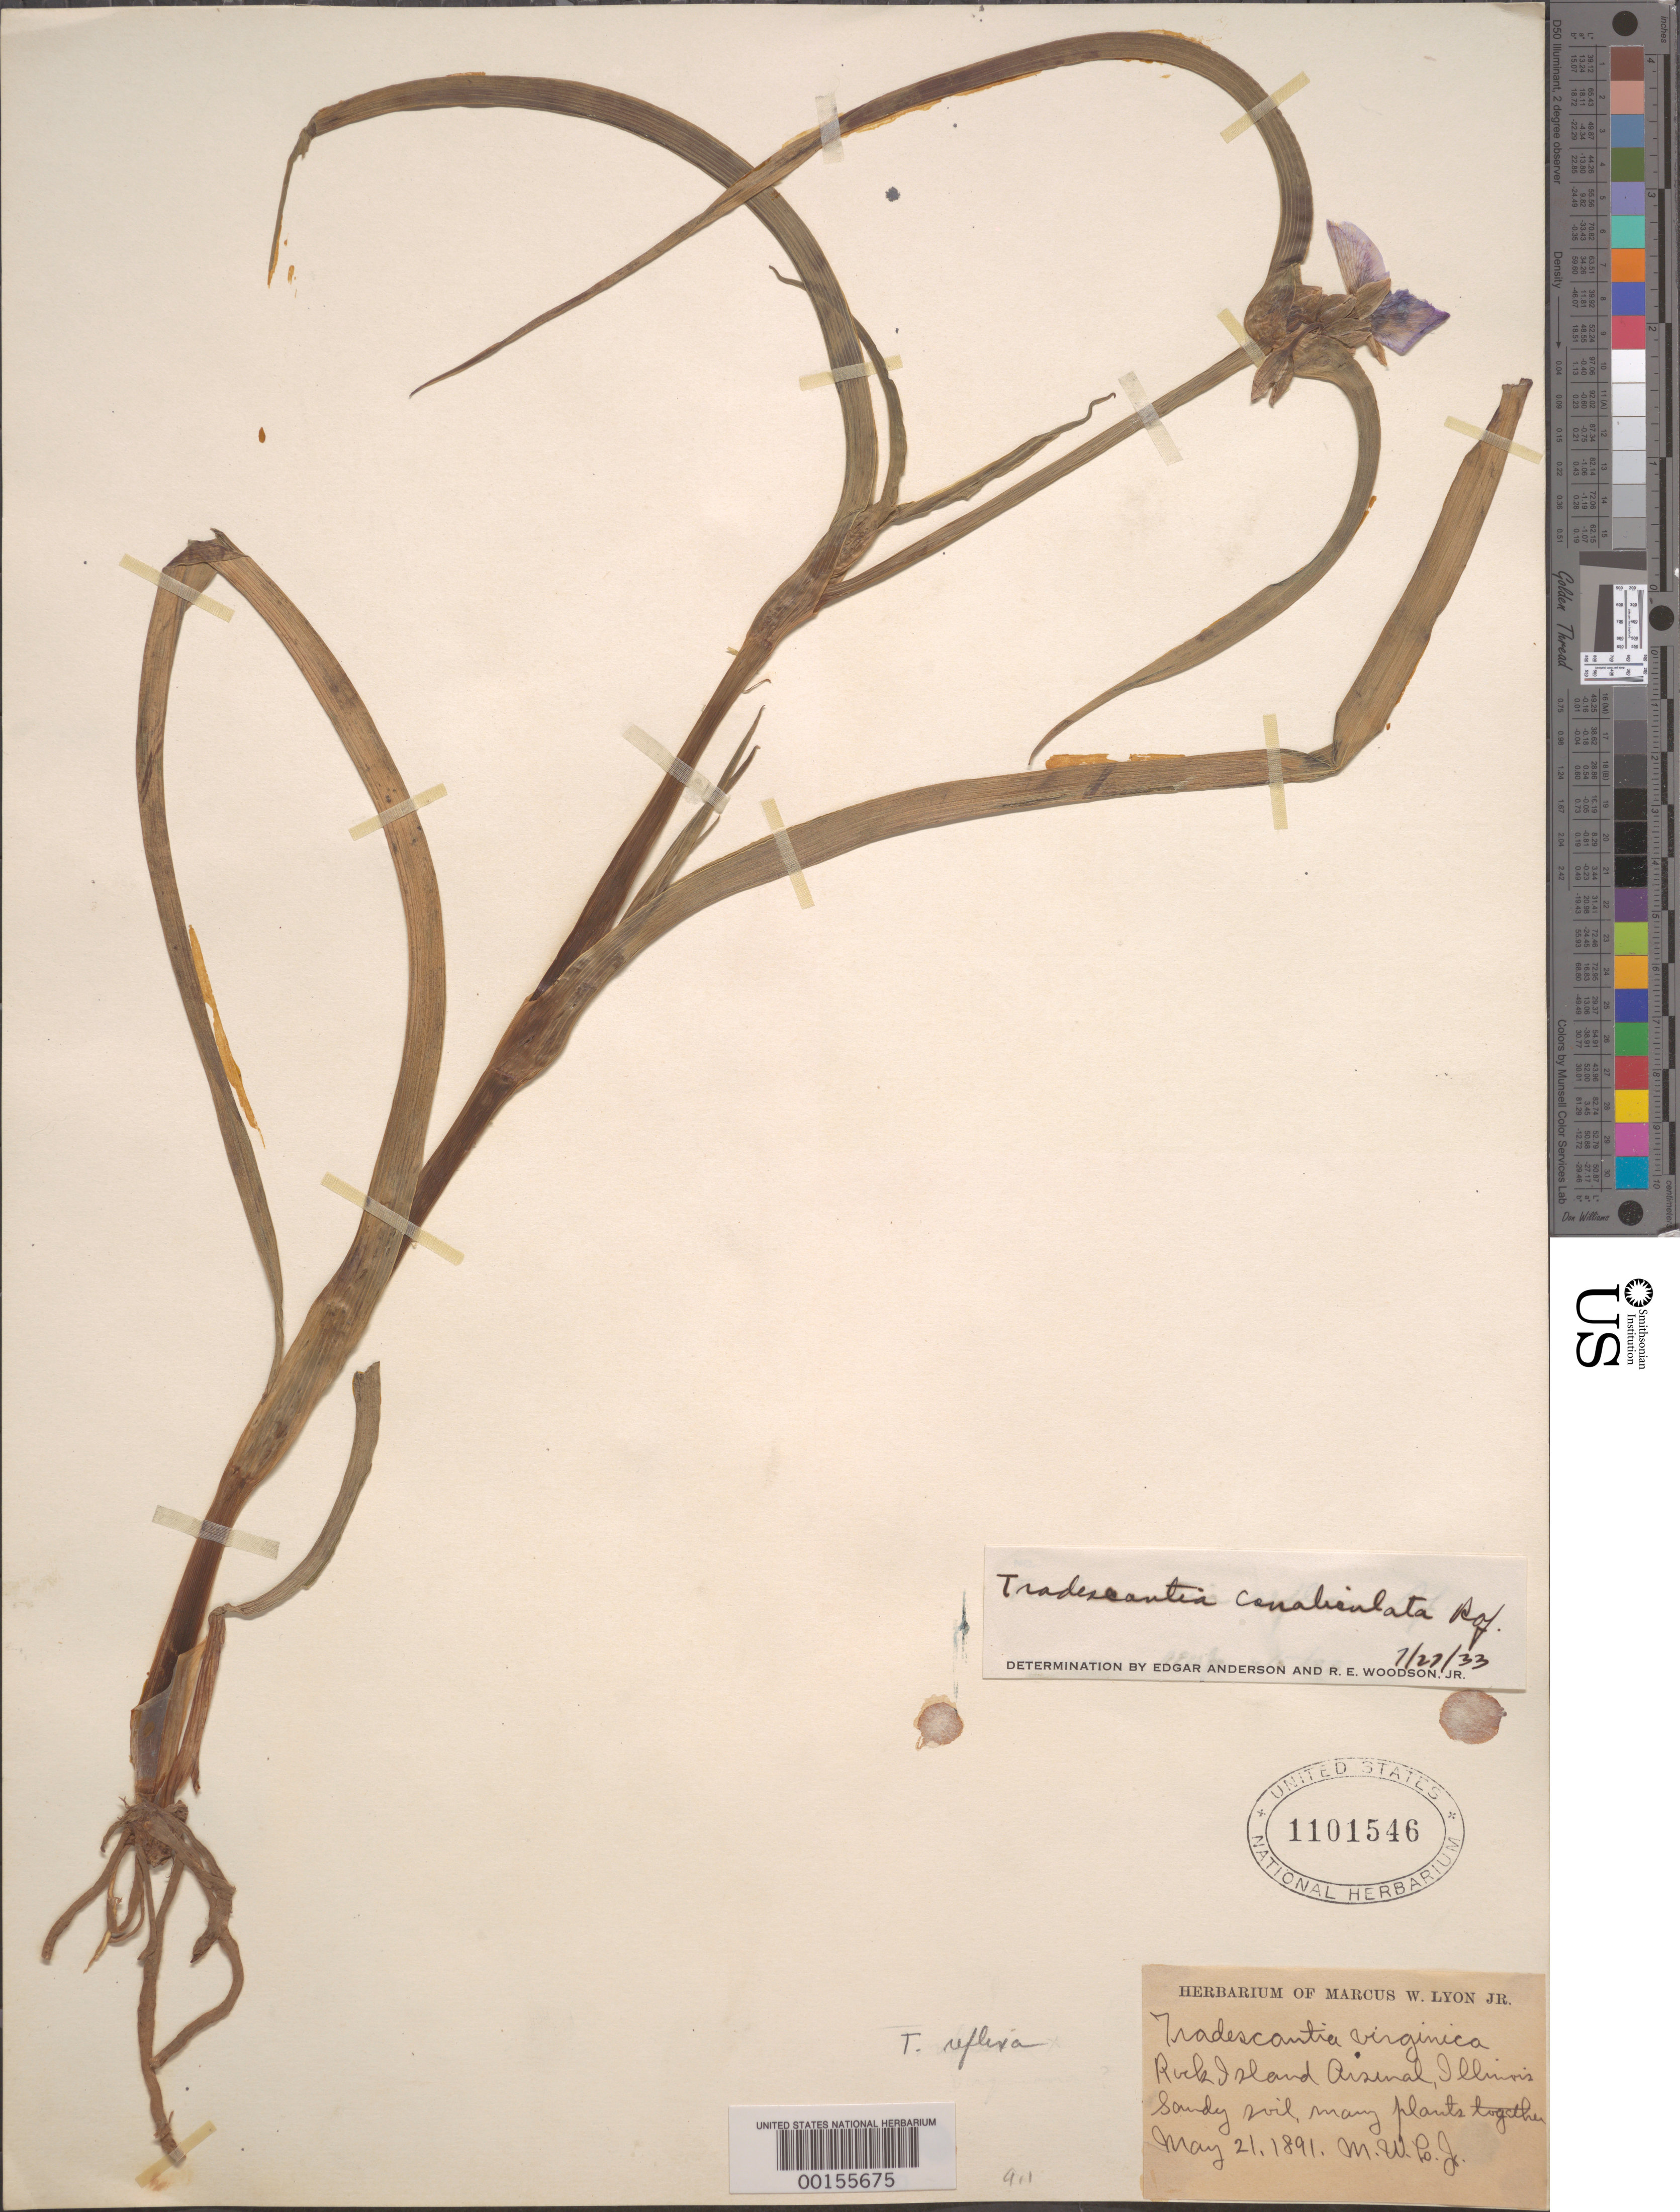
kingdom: Plantae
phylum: Tracheophyta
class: Liliopsida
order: Commelinales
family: Commelinaceae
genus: Tradescantia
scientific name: Tradescantia ohiensis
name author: Raf.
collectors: M. W. Lyon Jr.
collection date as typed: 21 May 1891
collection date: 1891-05-21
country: United States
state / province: Illinois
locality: Rock island arsenal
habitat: Sandy soil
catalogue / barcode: US 1101546